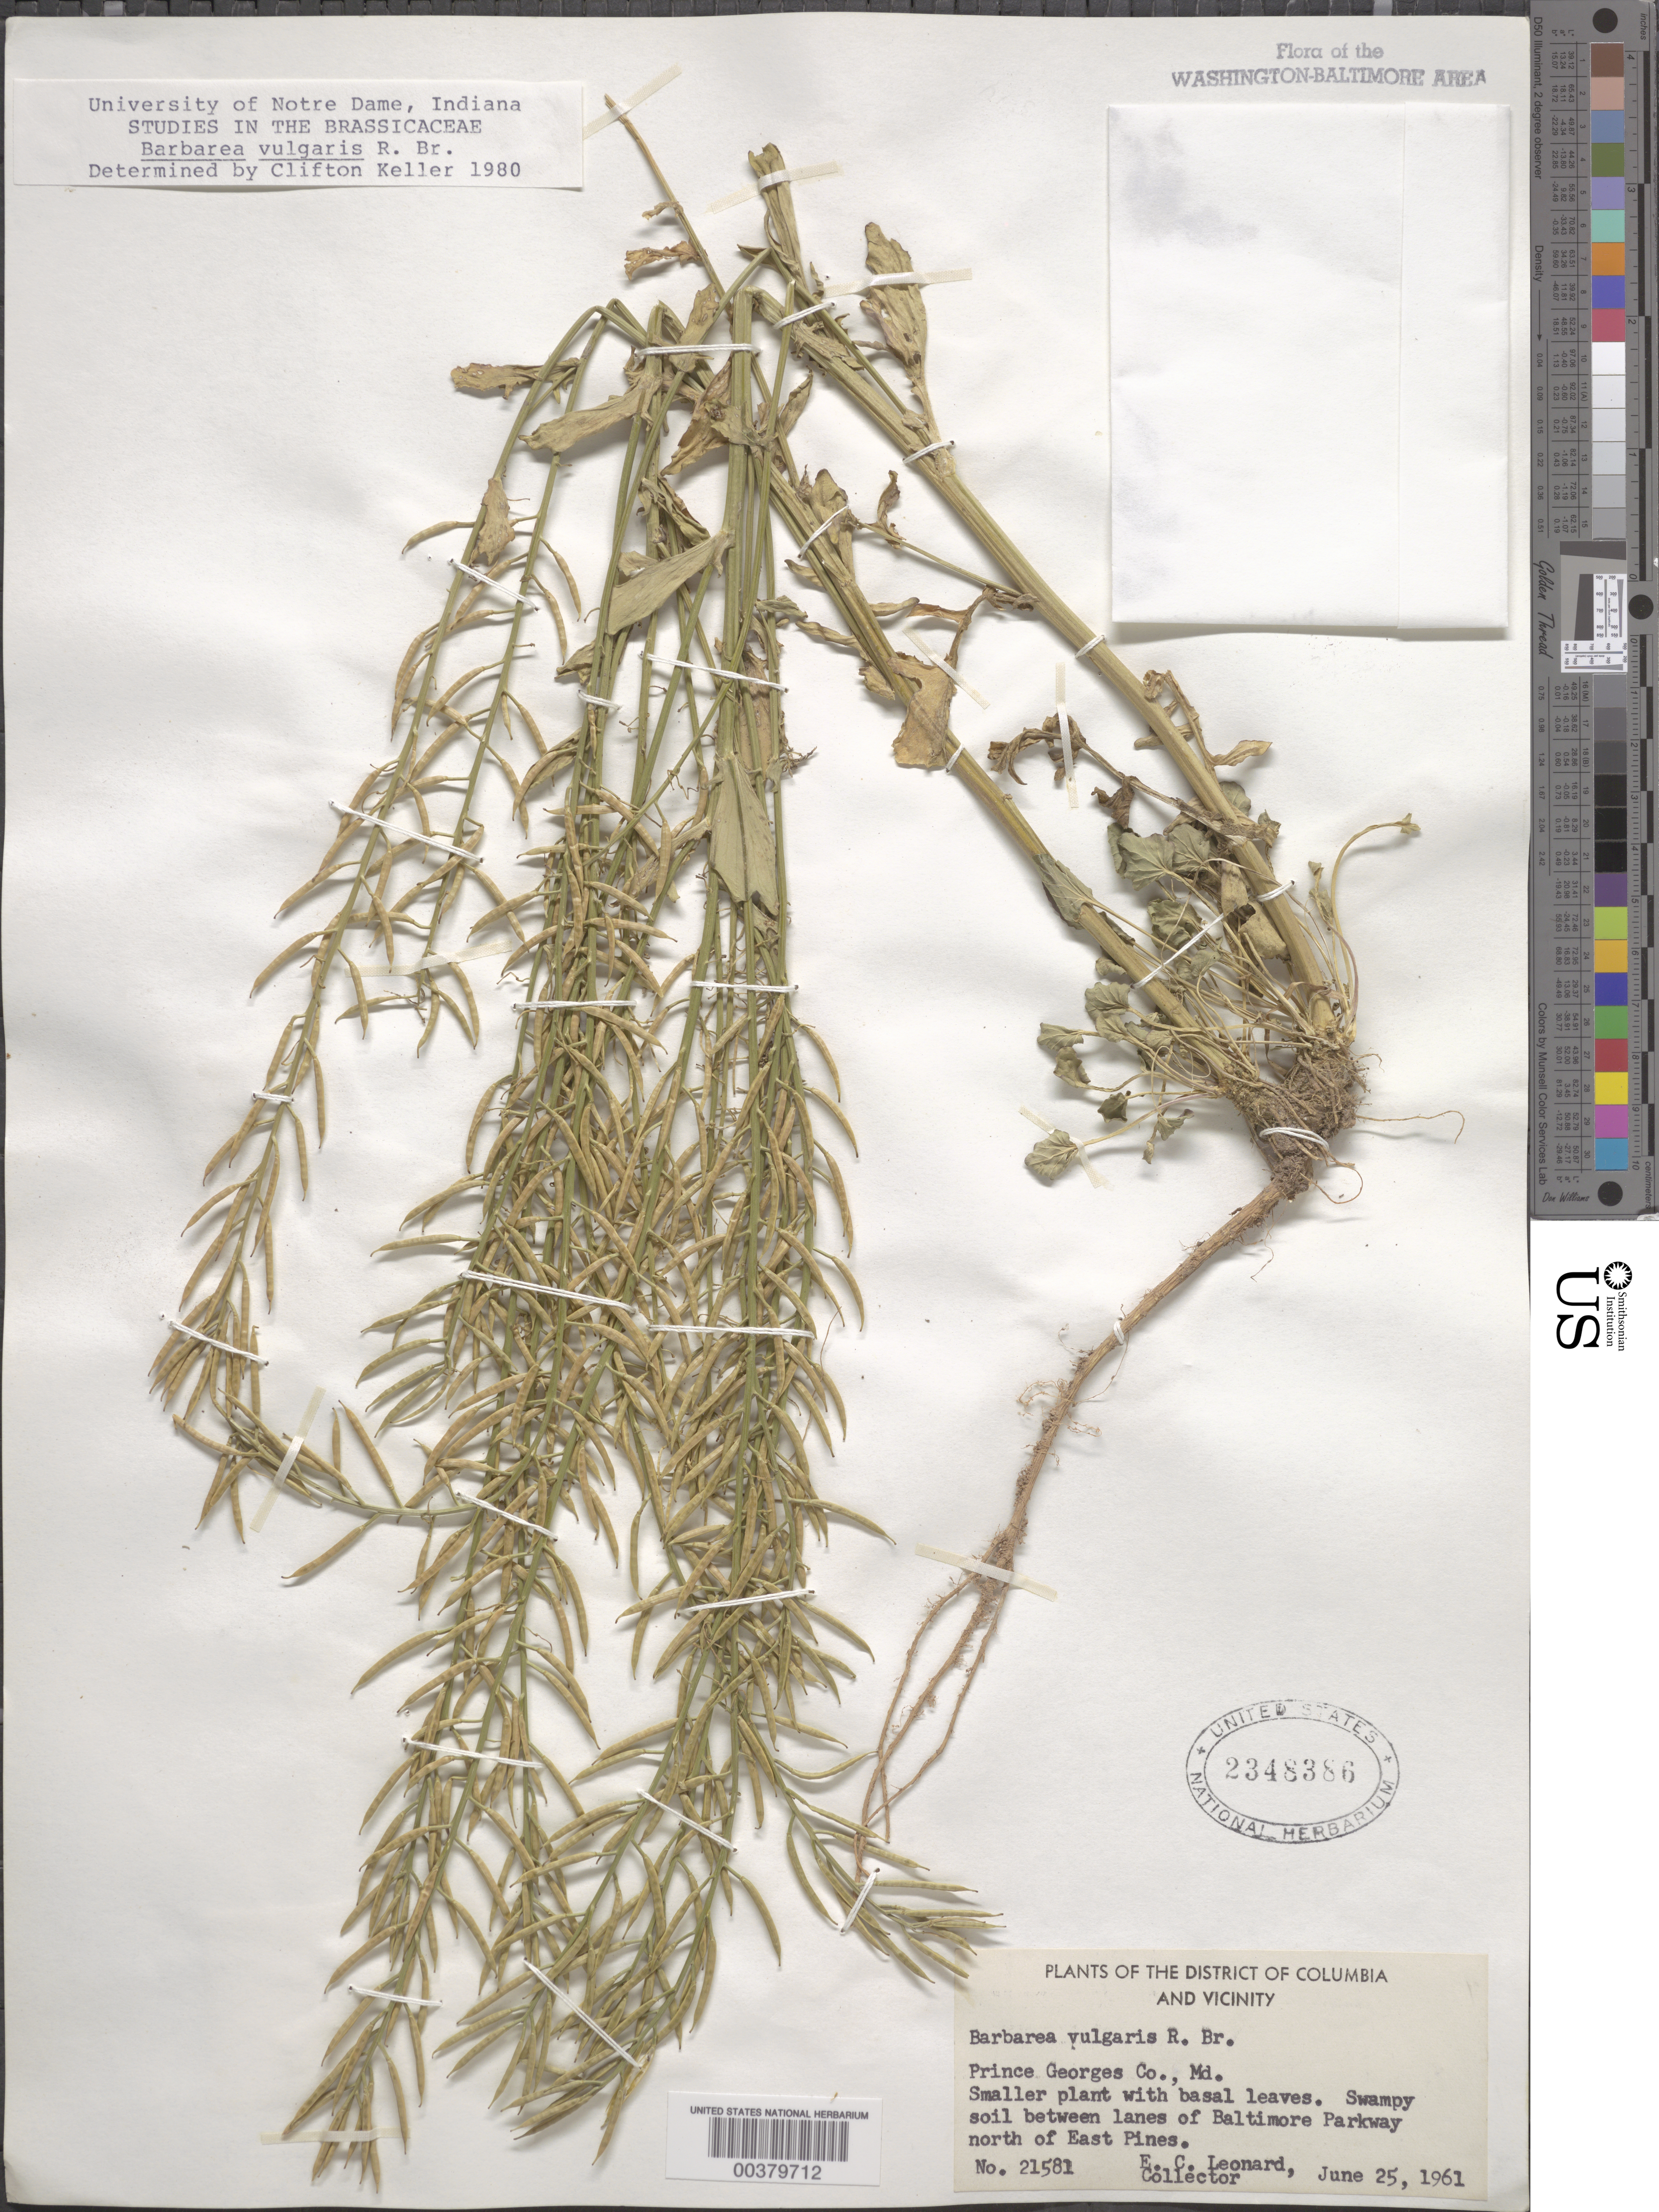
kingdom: Plantae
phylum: Tracheophyta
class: Magnoliopsida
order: Brassicales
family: Brassicaceae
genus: Barbarea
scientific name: Barbarea vulgaris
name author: W.T. Aiton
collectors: E. C. Leonard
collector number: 21581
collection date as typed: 25 Jun 1961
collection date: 1961-06-25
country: United States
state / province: Maryland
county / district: Prince George's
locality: North of East Pines, Baltimore Parkway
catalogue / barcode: US 2348386